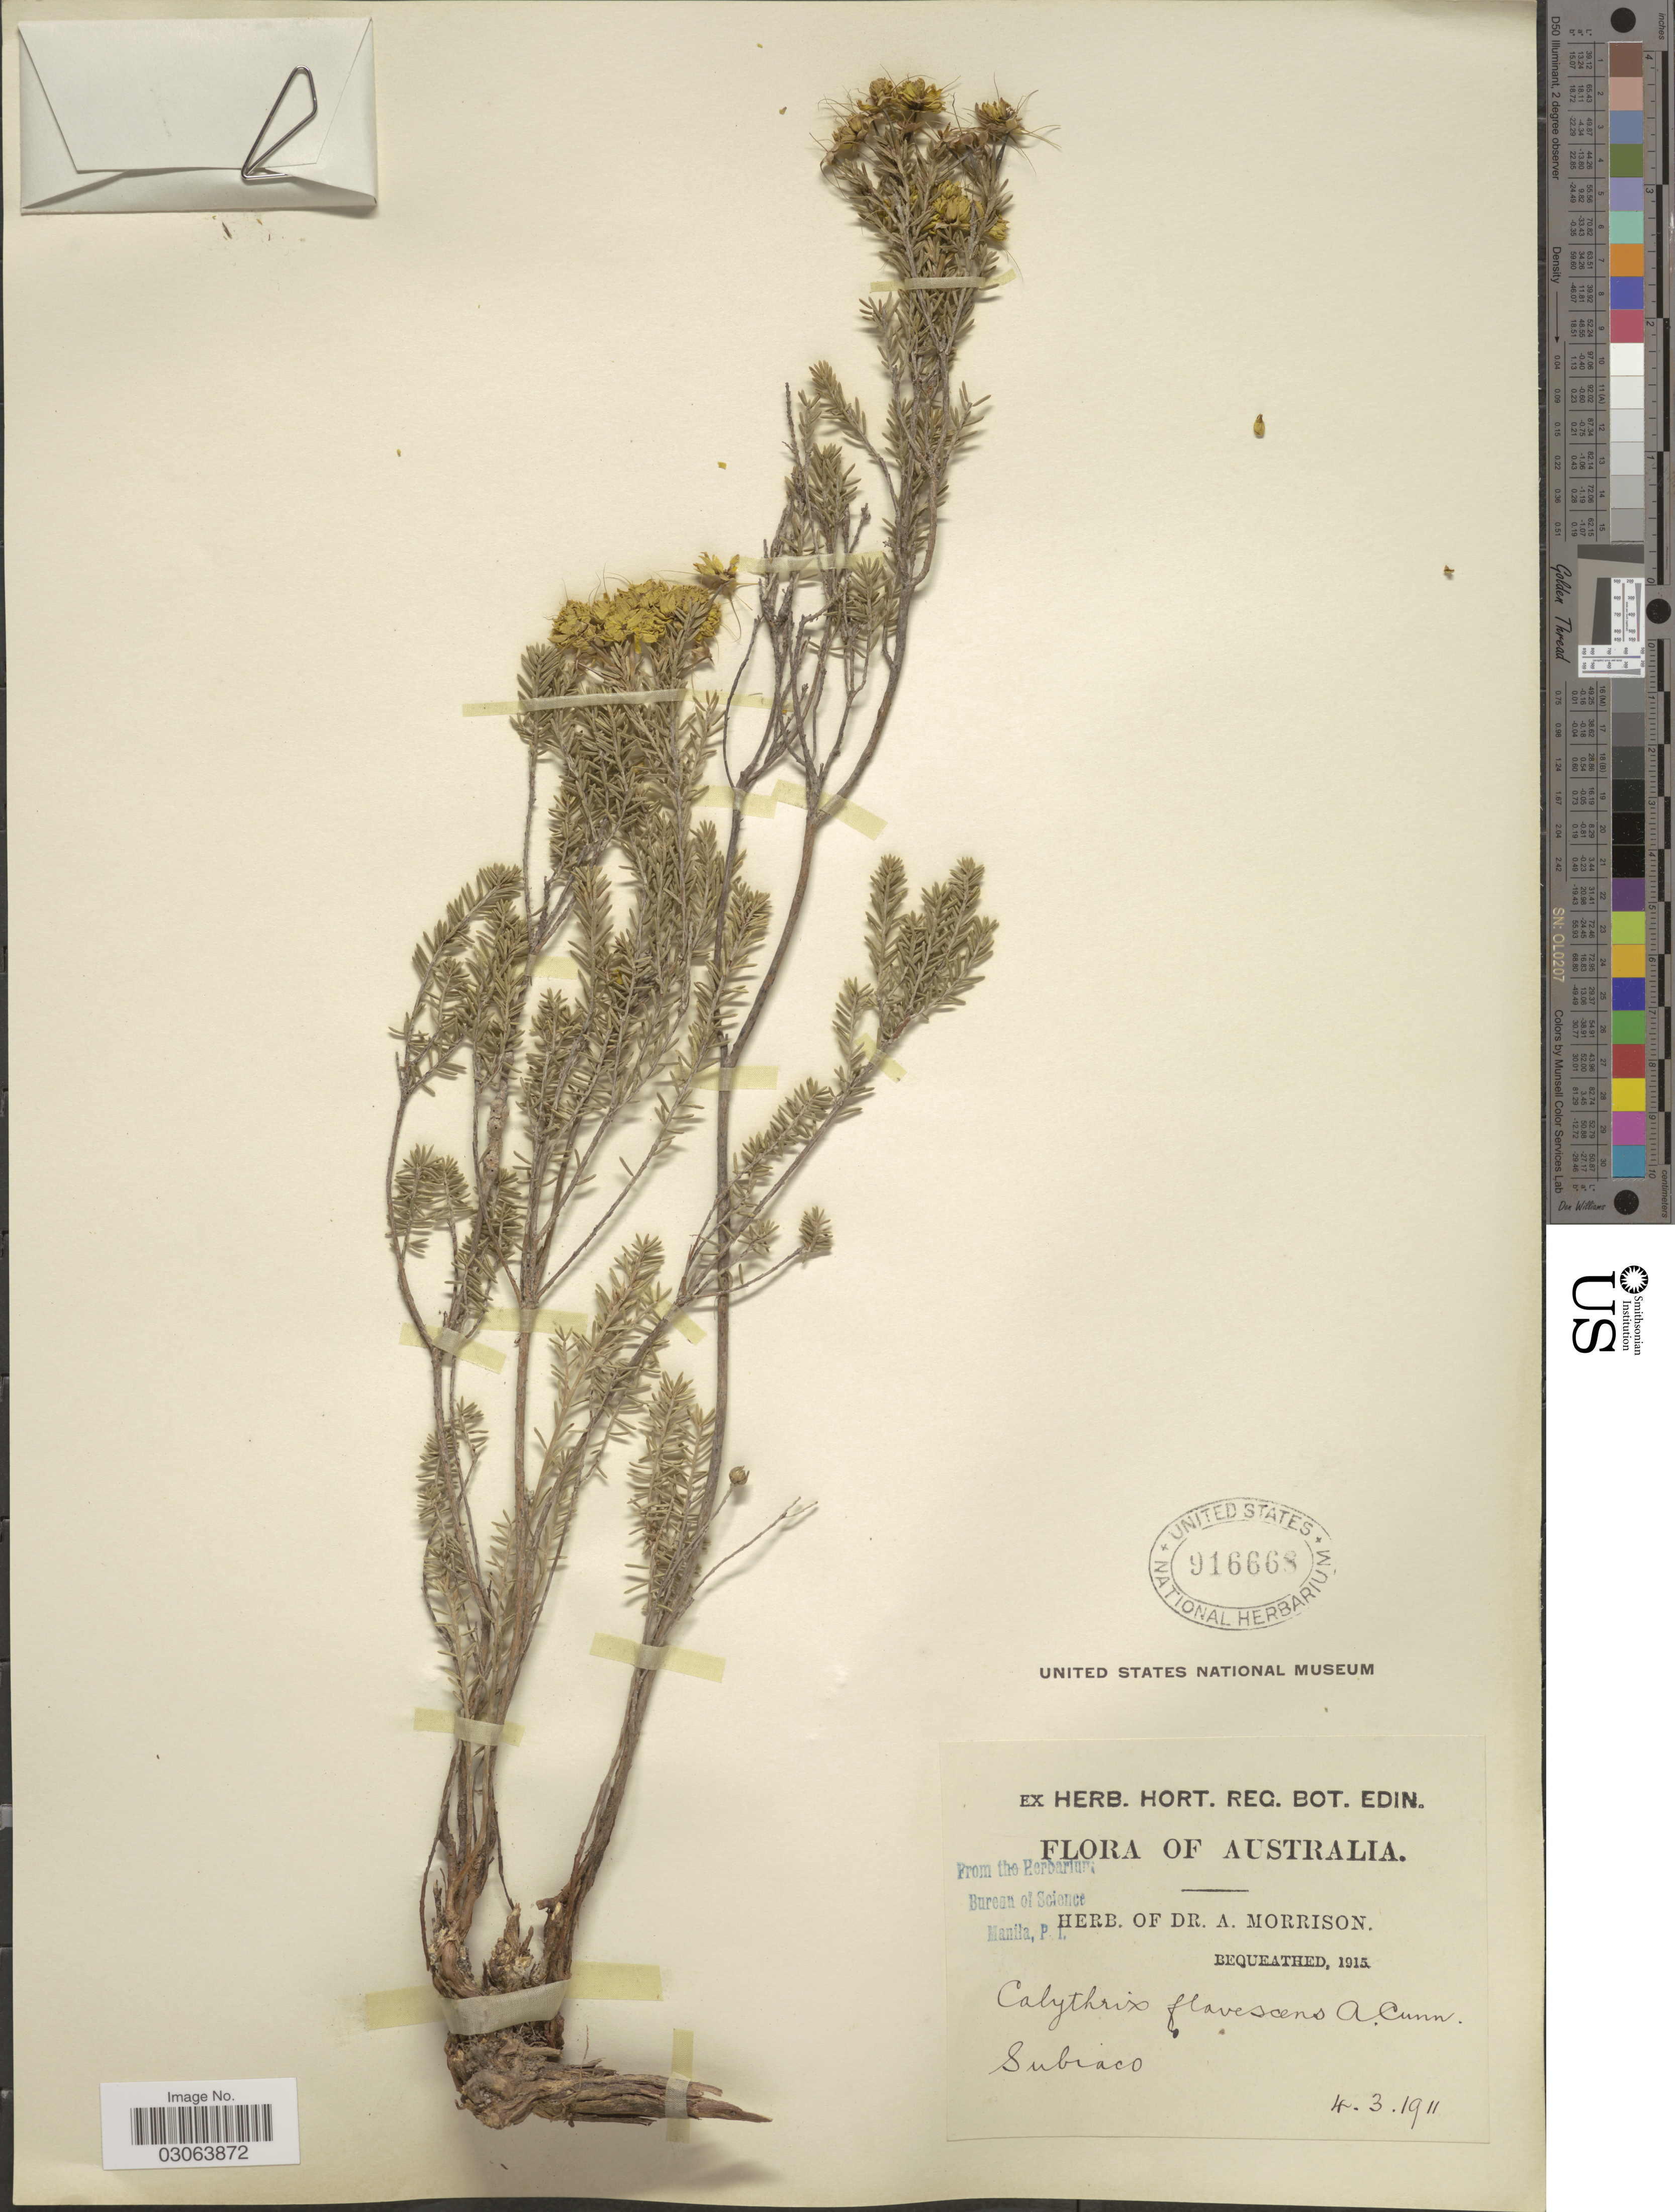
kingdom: Plantae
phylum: Tracheophyta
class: Magnoliopsida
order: Myrtales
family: Myrtaceae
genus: Calytrix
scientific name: Calytrix flavescens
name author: A. Cunn.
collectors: ex herb. Dr. A. Morrison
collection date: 1911-03-04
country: Australia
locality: Subiaco.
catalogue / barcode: US 916668